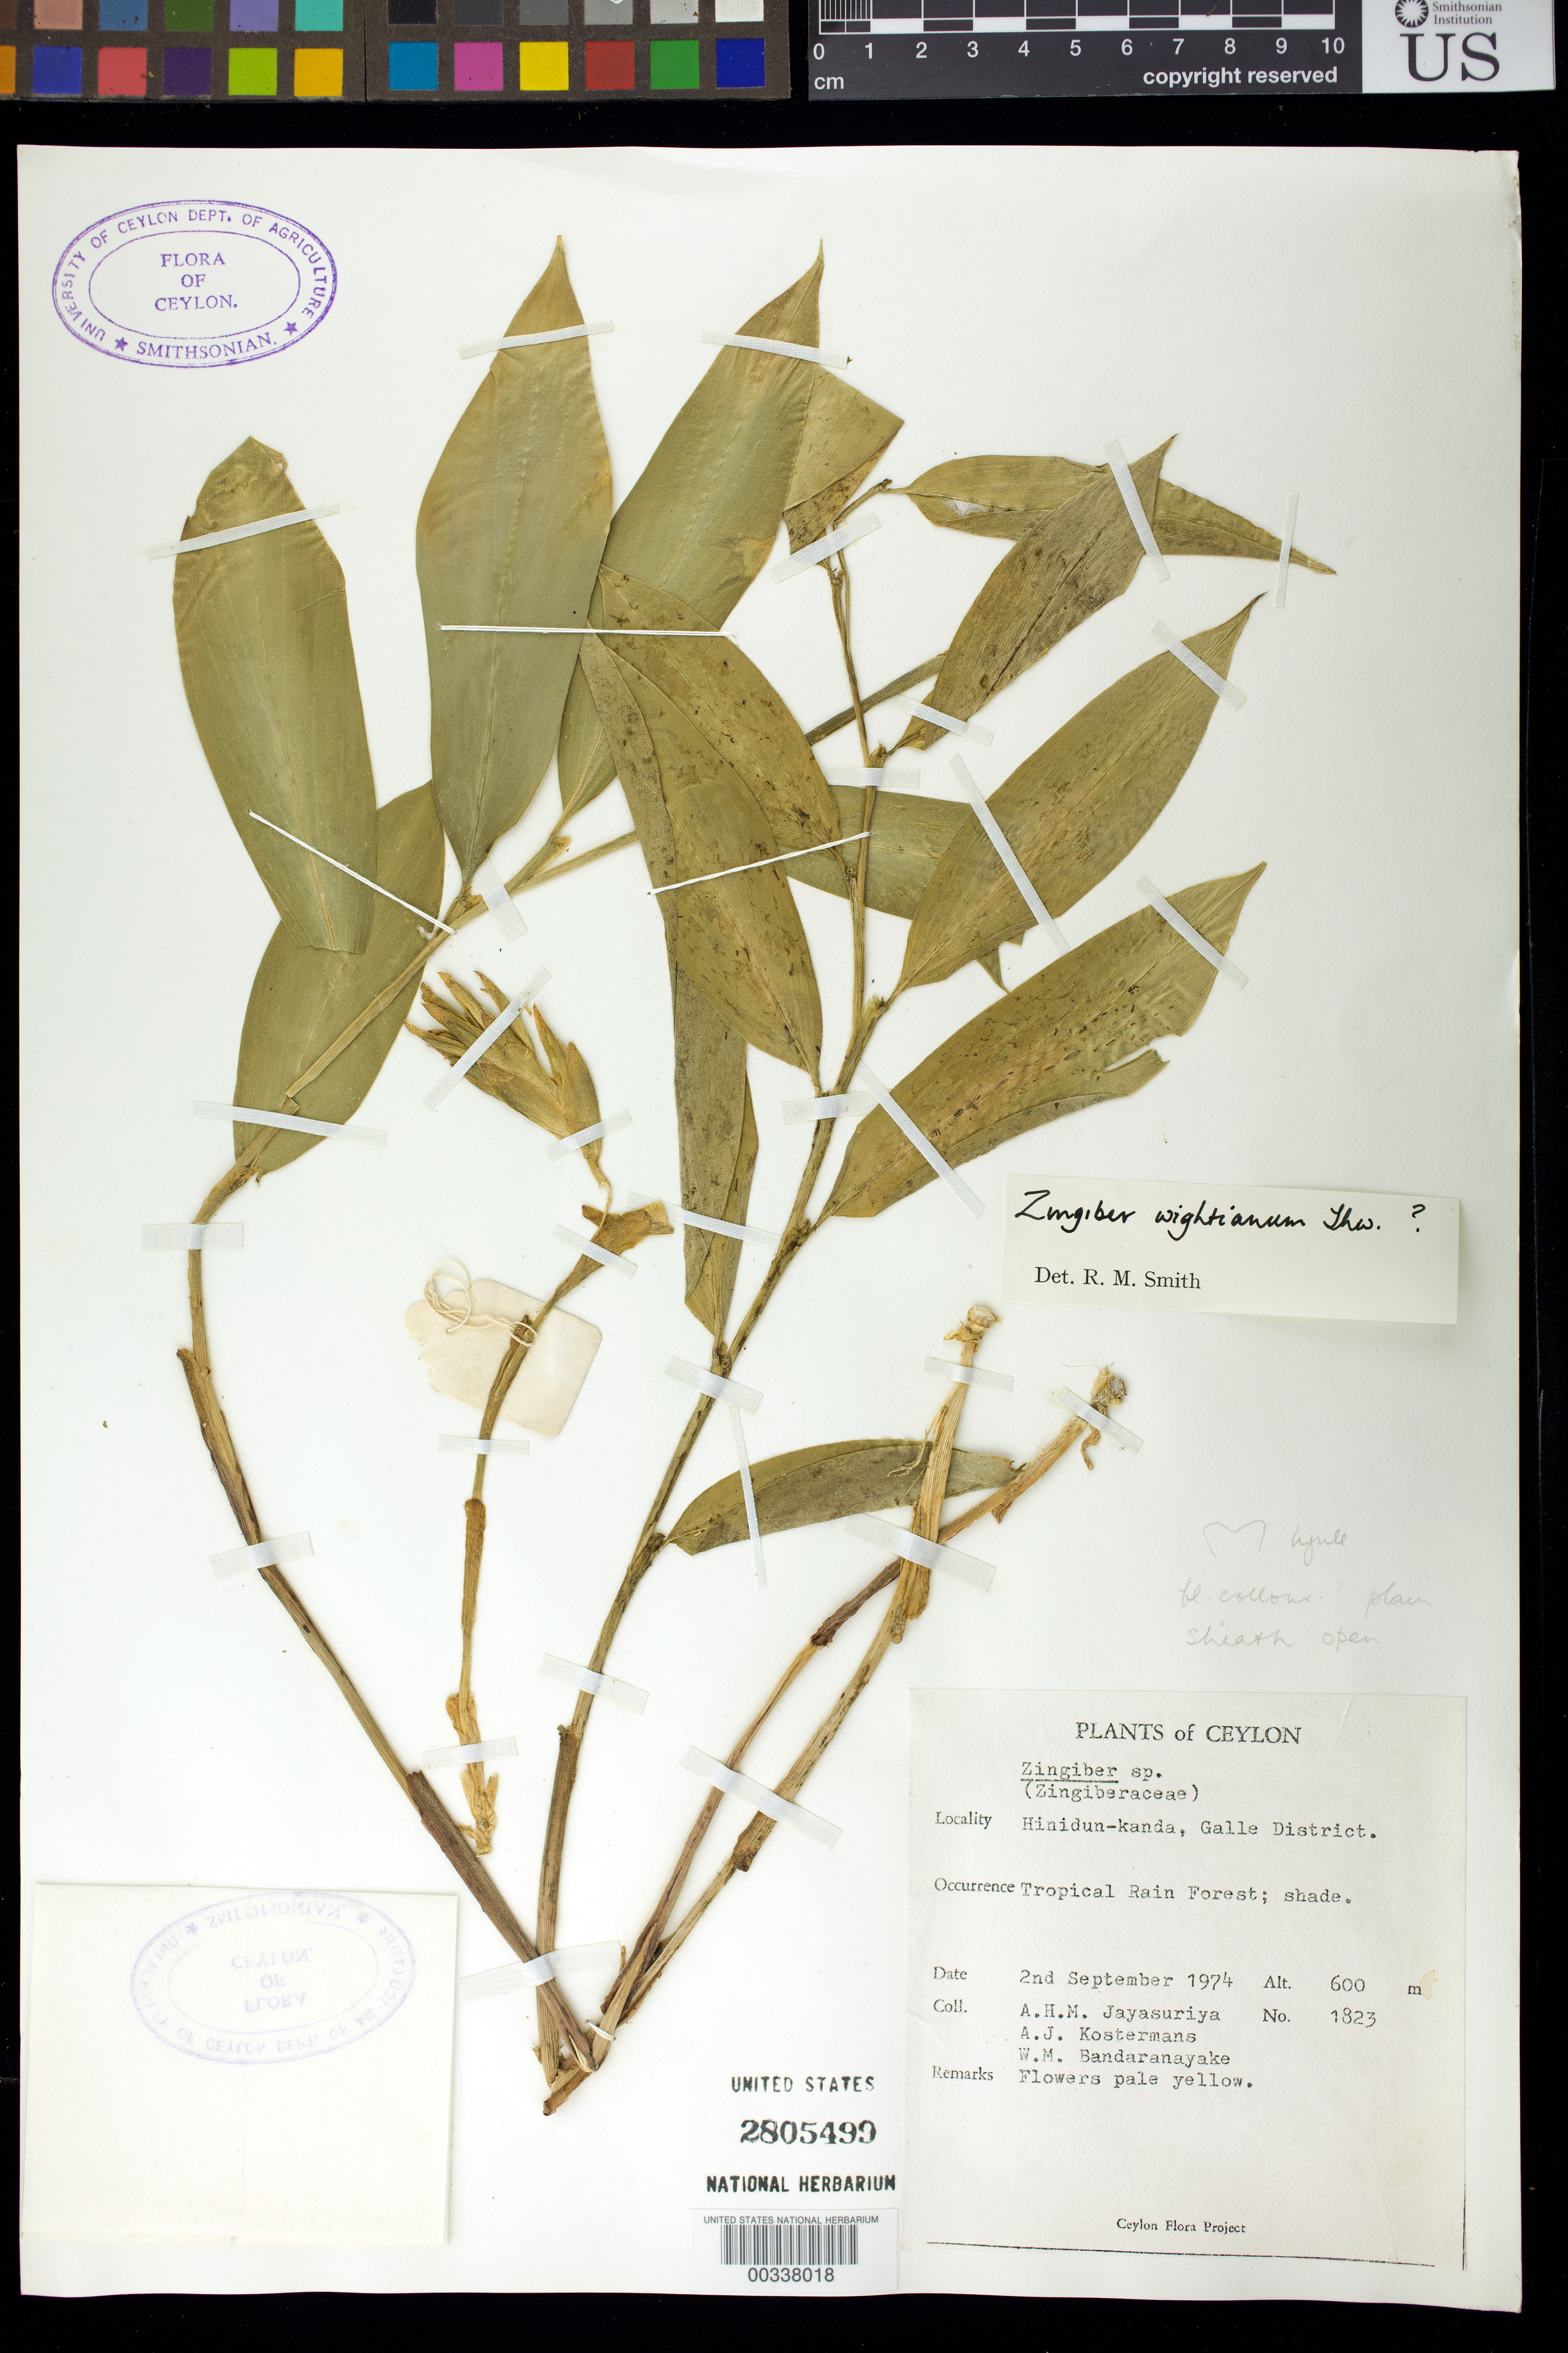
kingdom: Plantae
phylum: Tracheophyta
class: Liliopsida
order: Zingiberales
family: Zingiberaceae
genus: Zingiber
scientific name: Zingiber wightianum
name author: Thwaites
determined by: Smith, R. M.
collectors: A. H. Jayasuriya, A. J. G. Kostermans & W. Bandaranayake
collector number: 1823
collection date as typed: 02 Sep 1974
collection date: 1974-09-02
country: Sri Lanka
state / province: Southern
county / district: Galle Dist.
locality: Plants of ceylon, hinidun-kanda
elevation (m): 600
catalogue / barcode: US 2805499